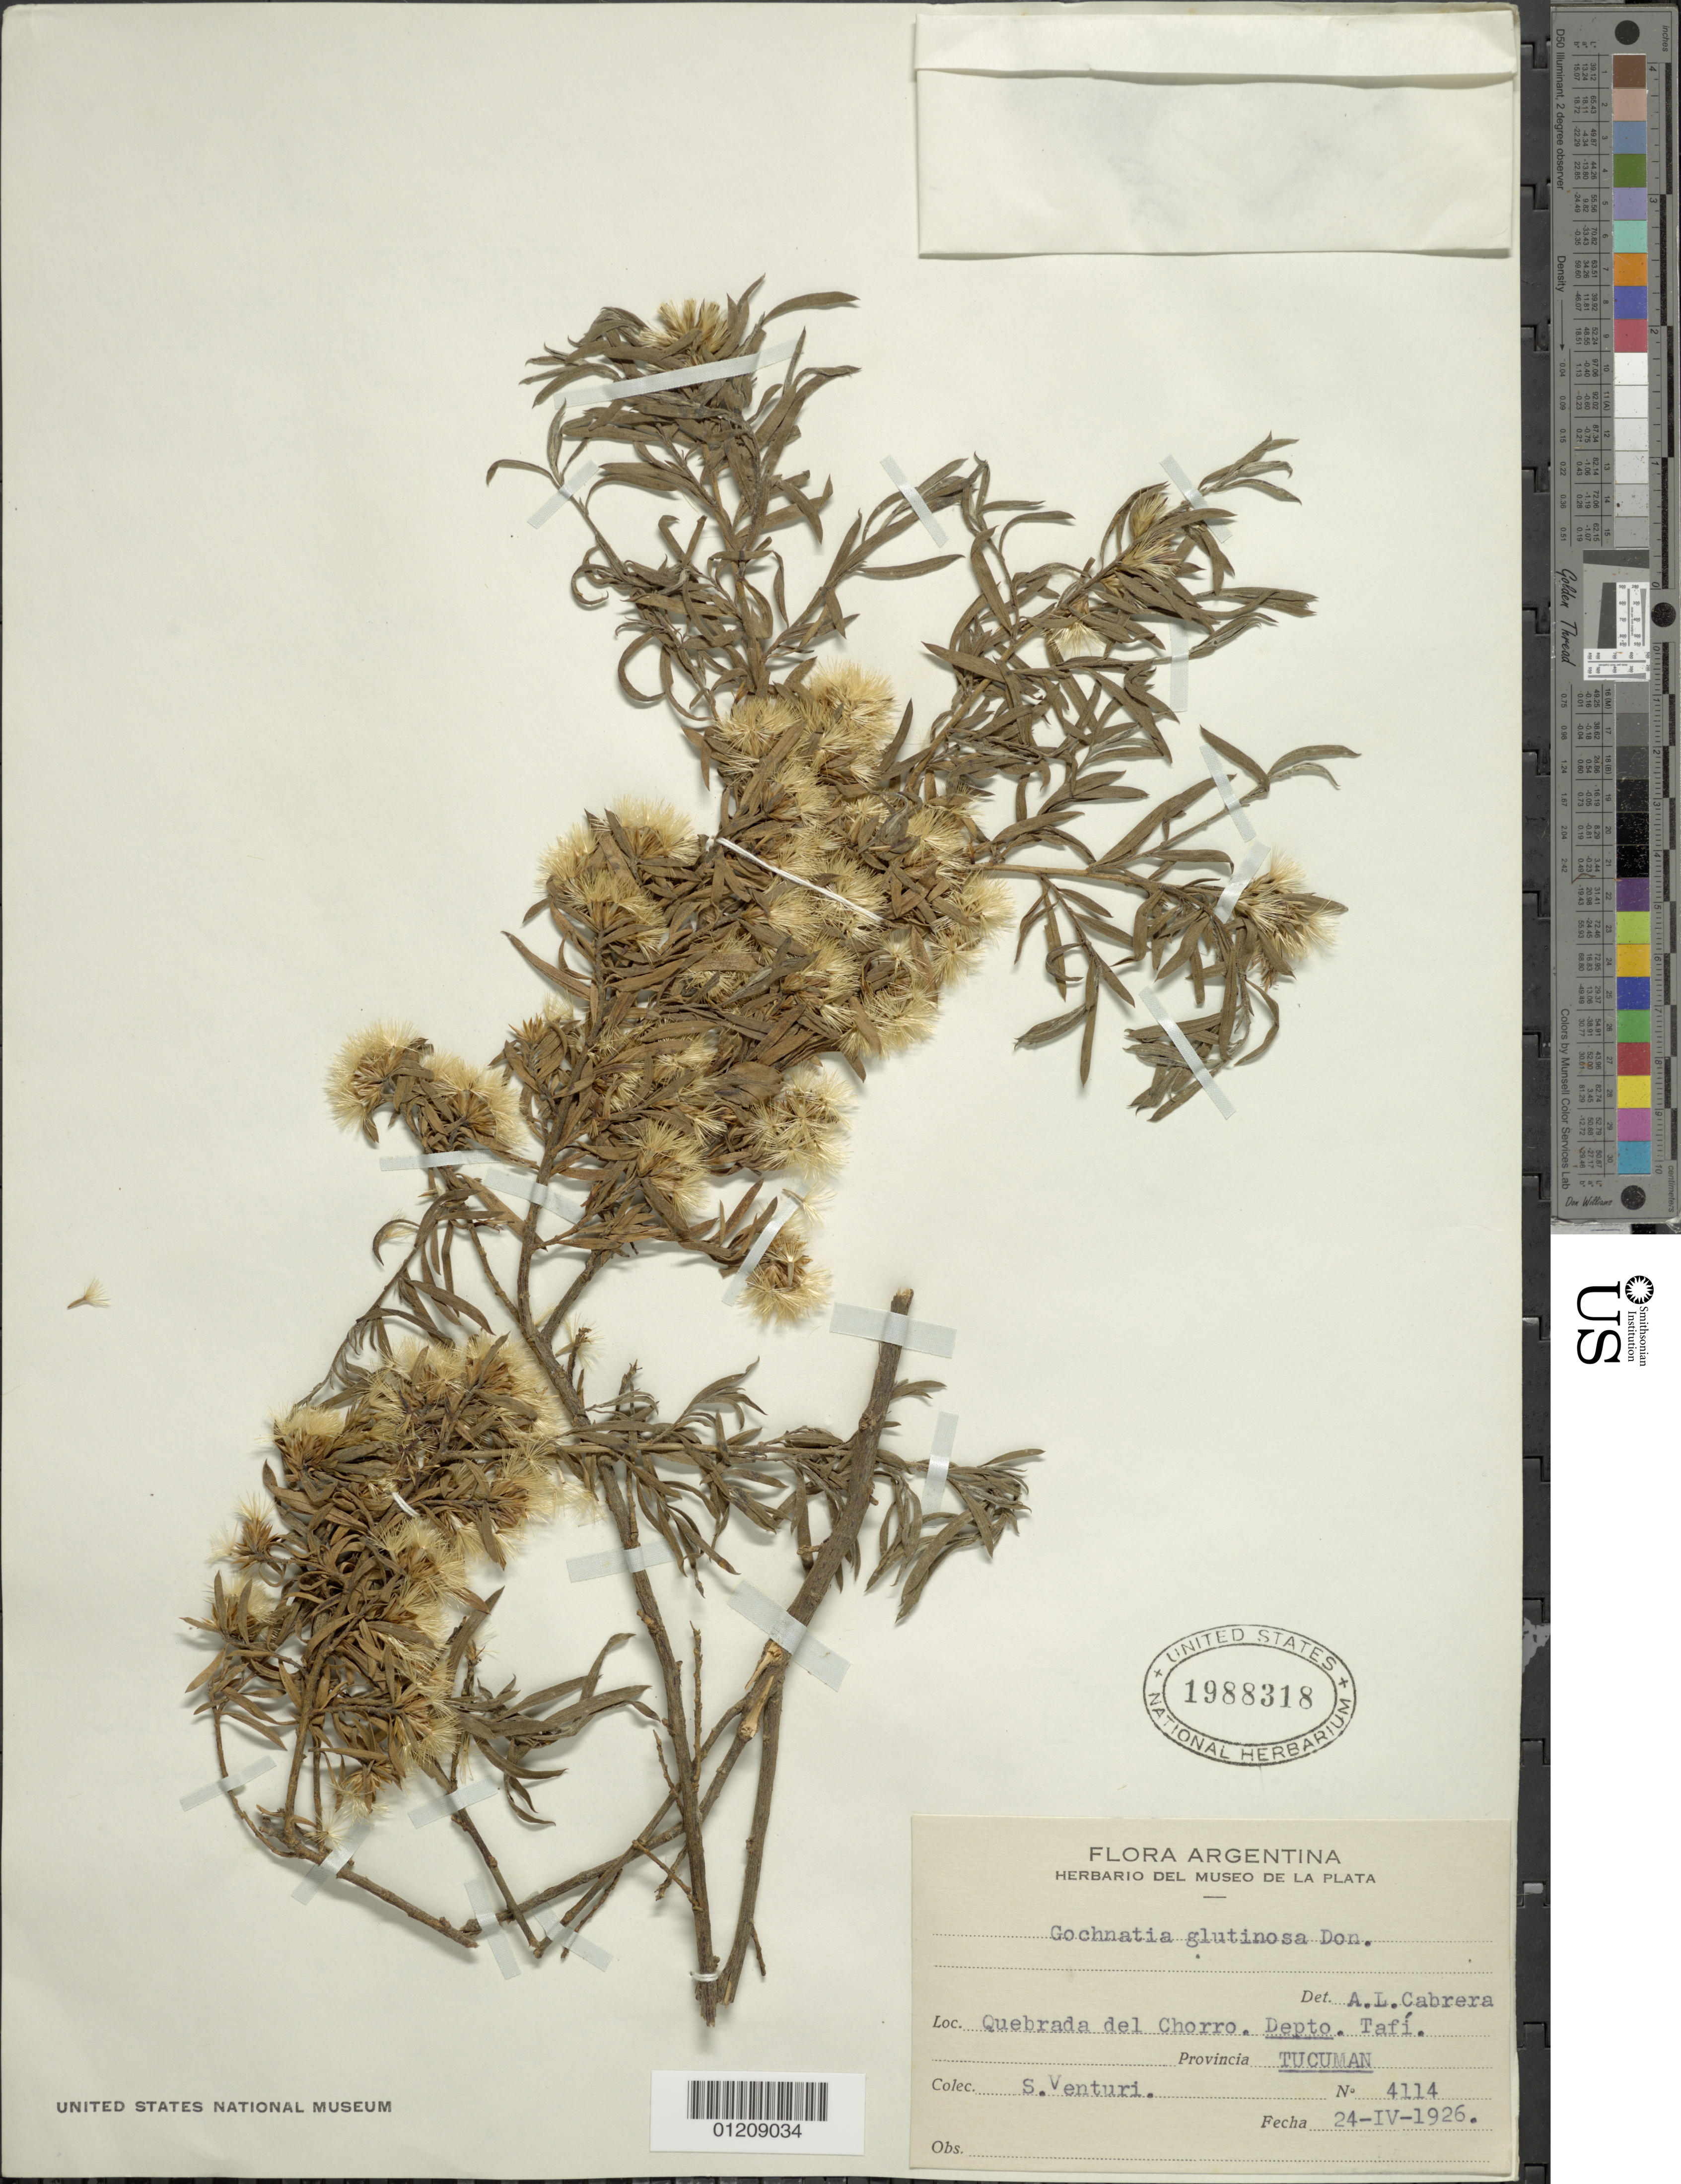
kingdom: Plantae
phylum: Tracheophyta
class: Magnoliopsida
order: Asterales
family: Asteraceae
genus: Pentaphorus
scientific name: Pentaphorus glutinosus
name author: D. Don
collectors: S. Venturi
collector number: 4114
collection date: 1926-04-24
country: Argentina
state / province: Tucumán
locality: Quebrada del Chorro. Dept. Tafi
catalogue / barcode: US 1988318